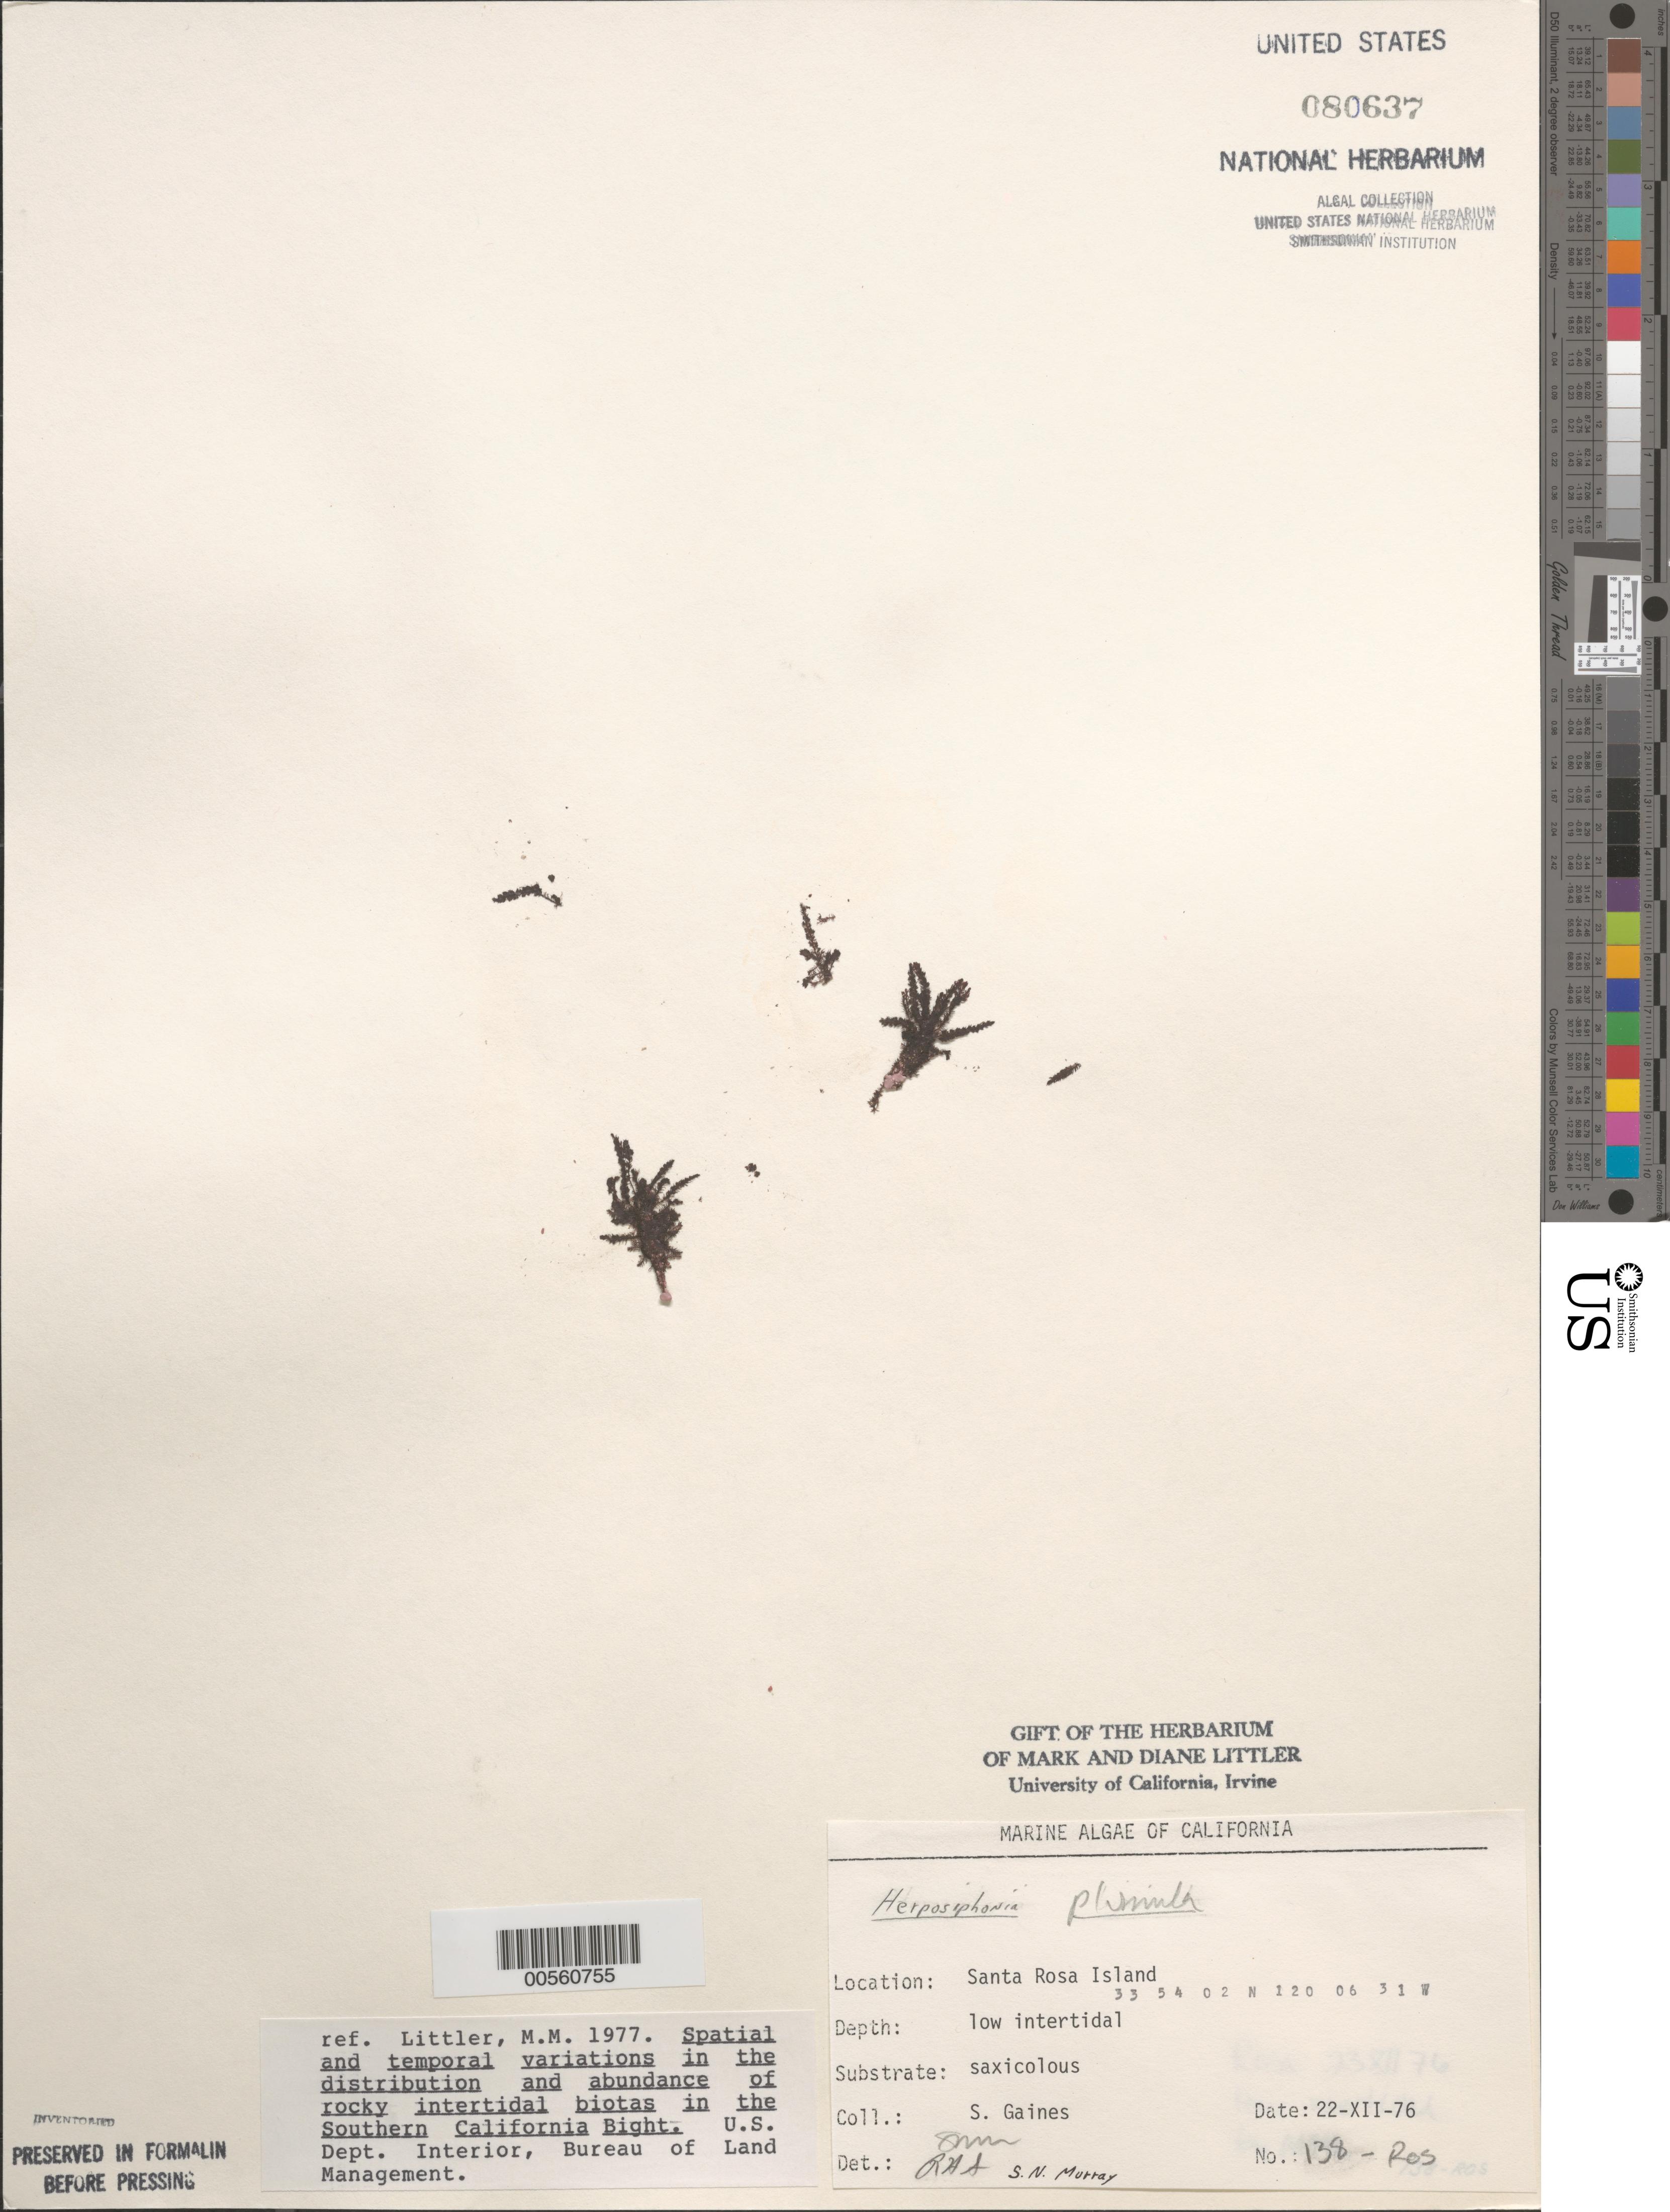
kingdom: Plantae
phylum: Rhodophyta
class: Florideophyceae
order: Ceramiales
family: Rhodomelaceae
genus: Herposiphonia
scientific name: Herposiphonia plumula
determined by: Sims, Robert H.; Murray, S. N.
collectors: S. Gaines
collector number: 138-ros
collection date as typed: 22 Dec 1976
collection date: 1976-12-22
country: United States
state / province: California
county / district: Santa Barbara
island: Santa Rosa Island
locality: Johnson's Lee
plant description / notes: BLM-SOCALBIGHT Rocky Intertidal Survey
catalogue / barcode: US 80637